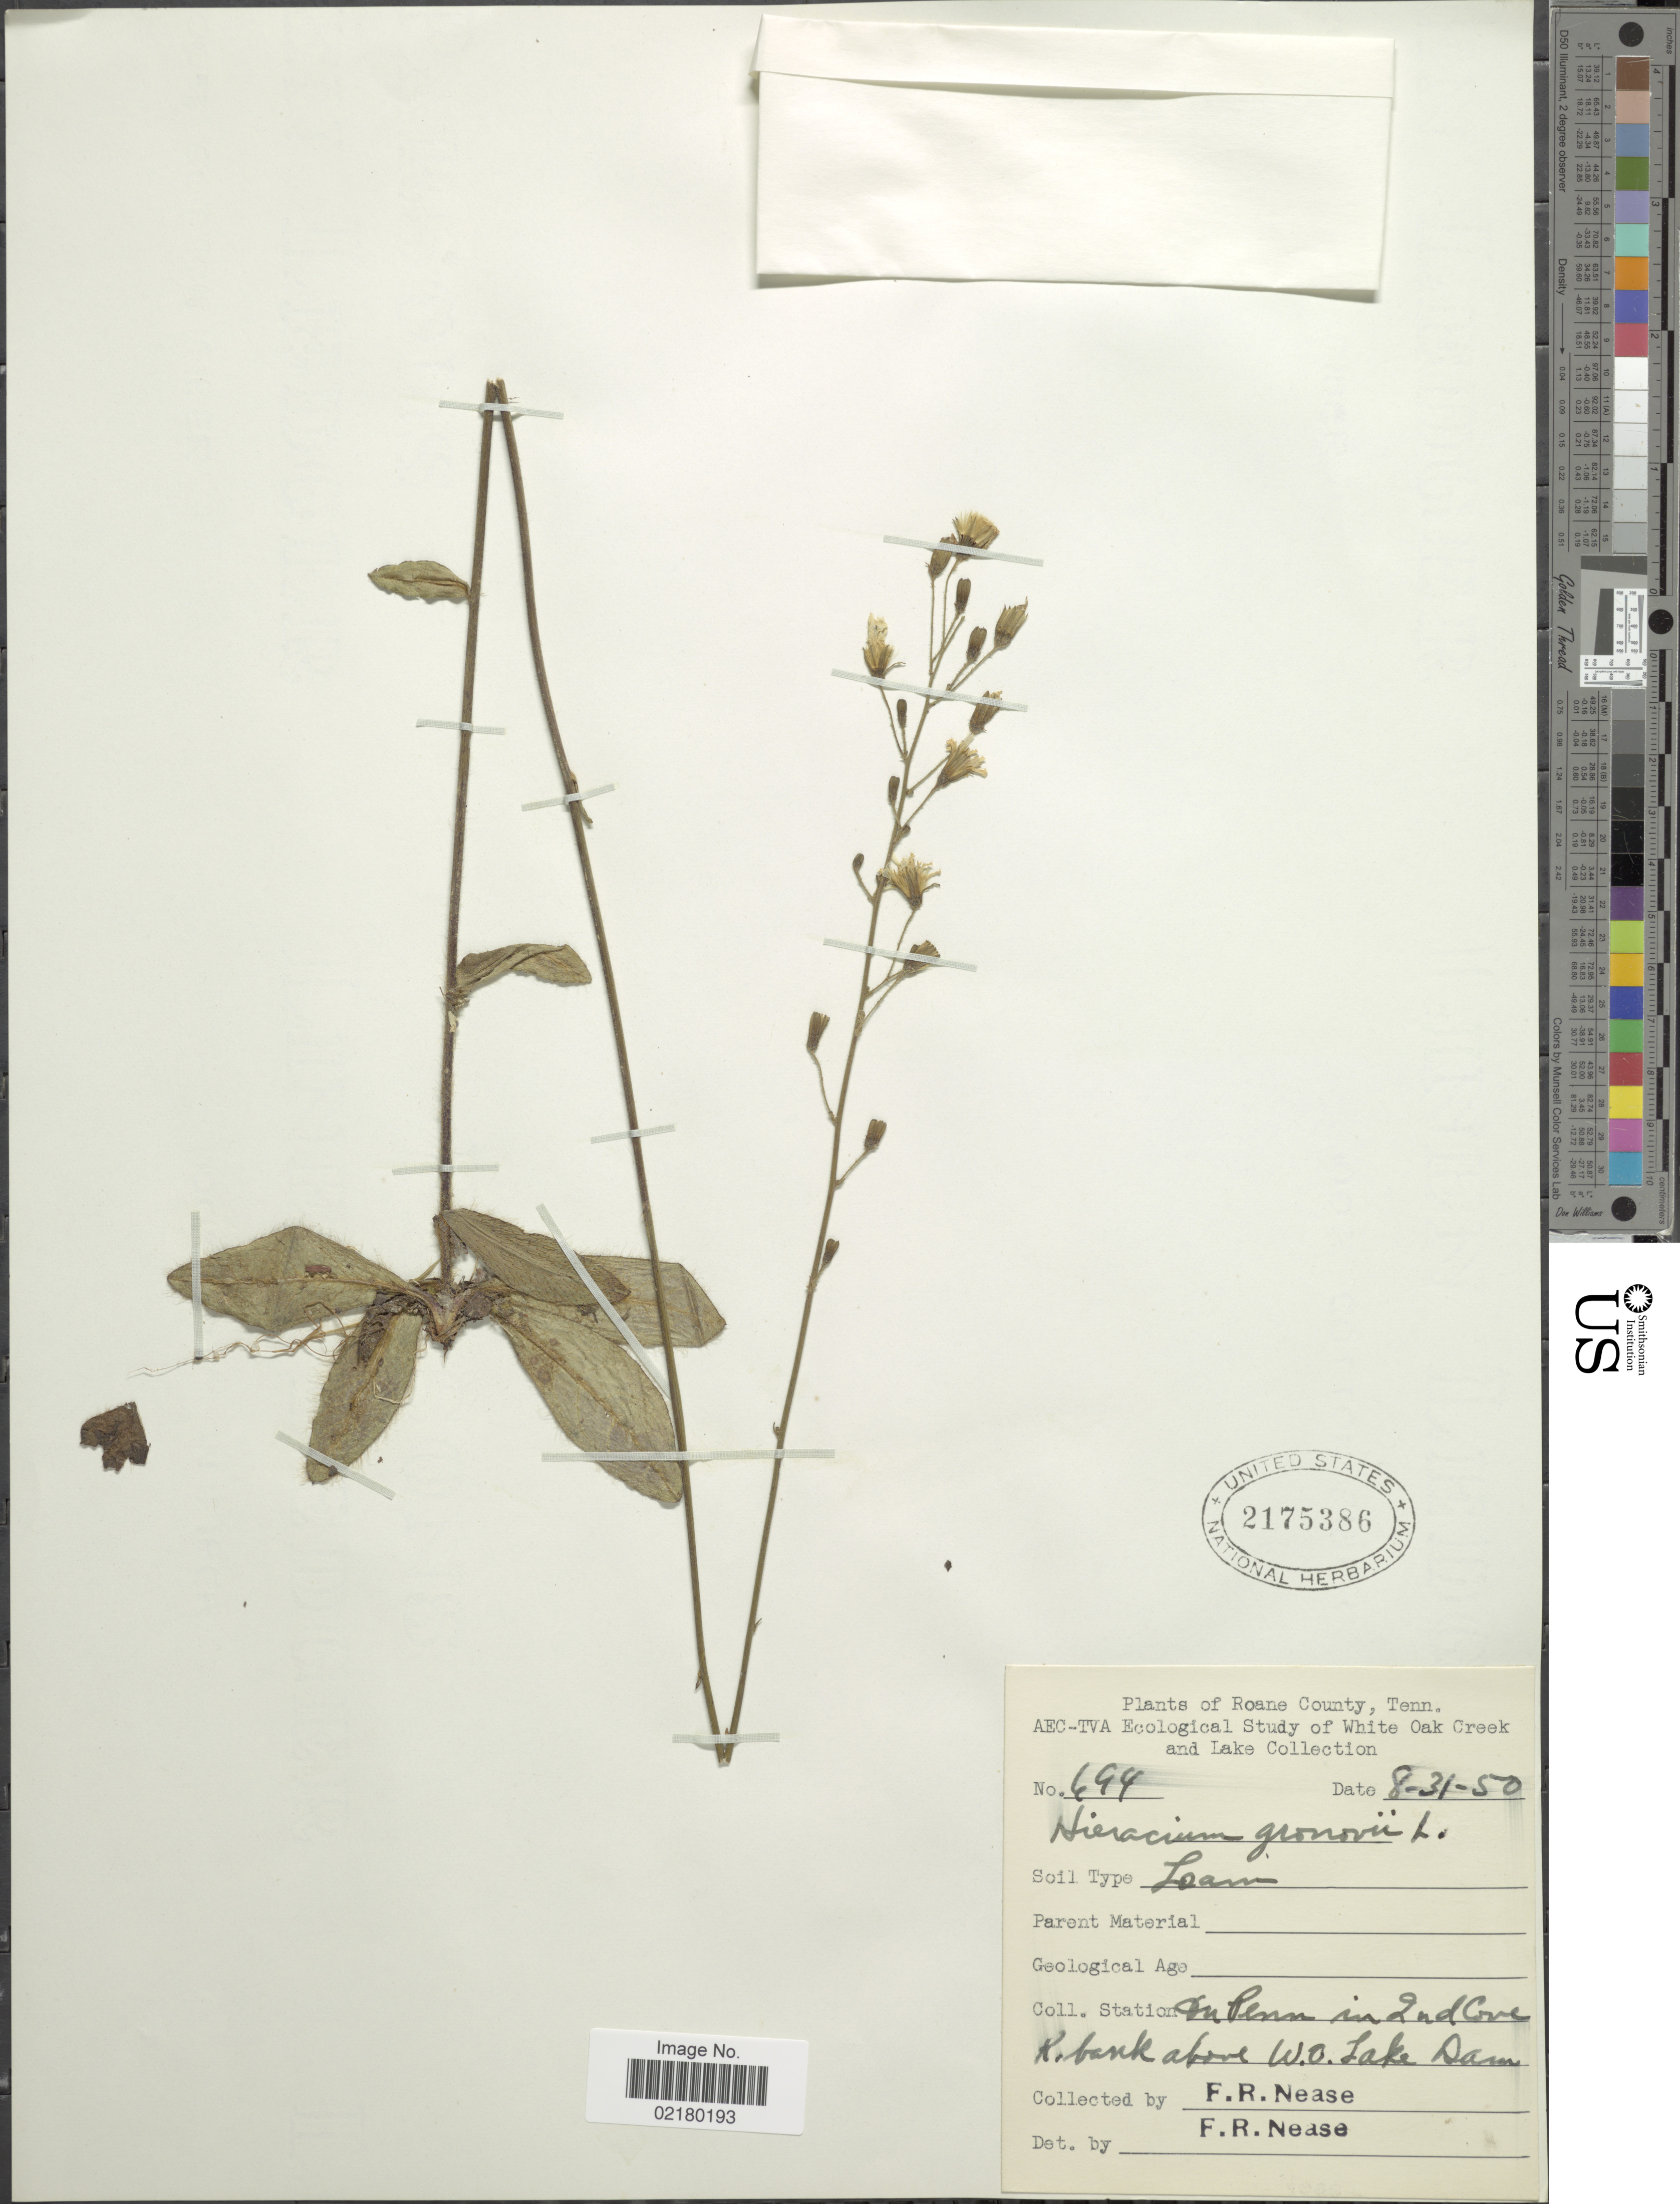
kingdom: Plantae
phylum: Tracheophyta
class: Magnoliopsida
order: Asterales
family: Asteraceae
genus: Hieracium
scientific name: Hieracium gronovii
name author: L.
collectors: F. Nease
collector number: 694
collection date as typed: Transcribed d/m/y: 31/8/50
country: United States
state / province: Tennessee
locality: Roane County, AEC-TVA Ecologica Study of White Oak Creek and Lake Collection, In 2d Cove R. bank above W.O. Lake Dam.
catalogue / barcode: US 2175386